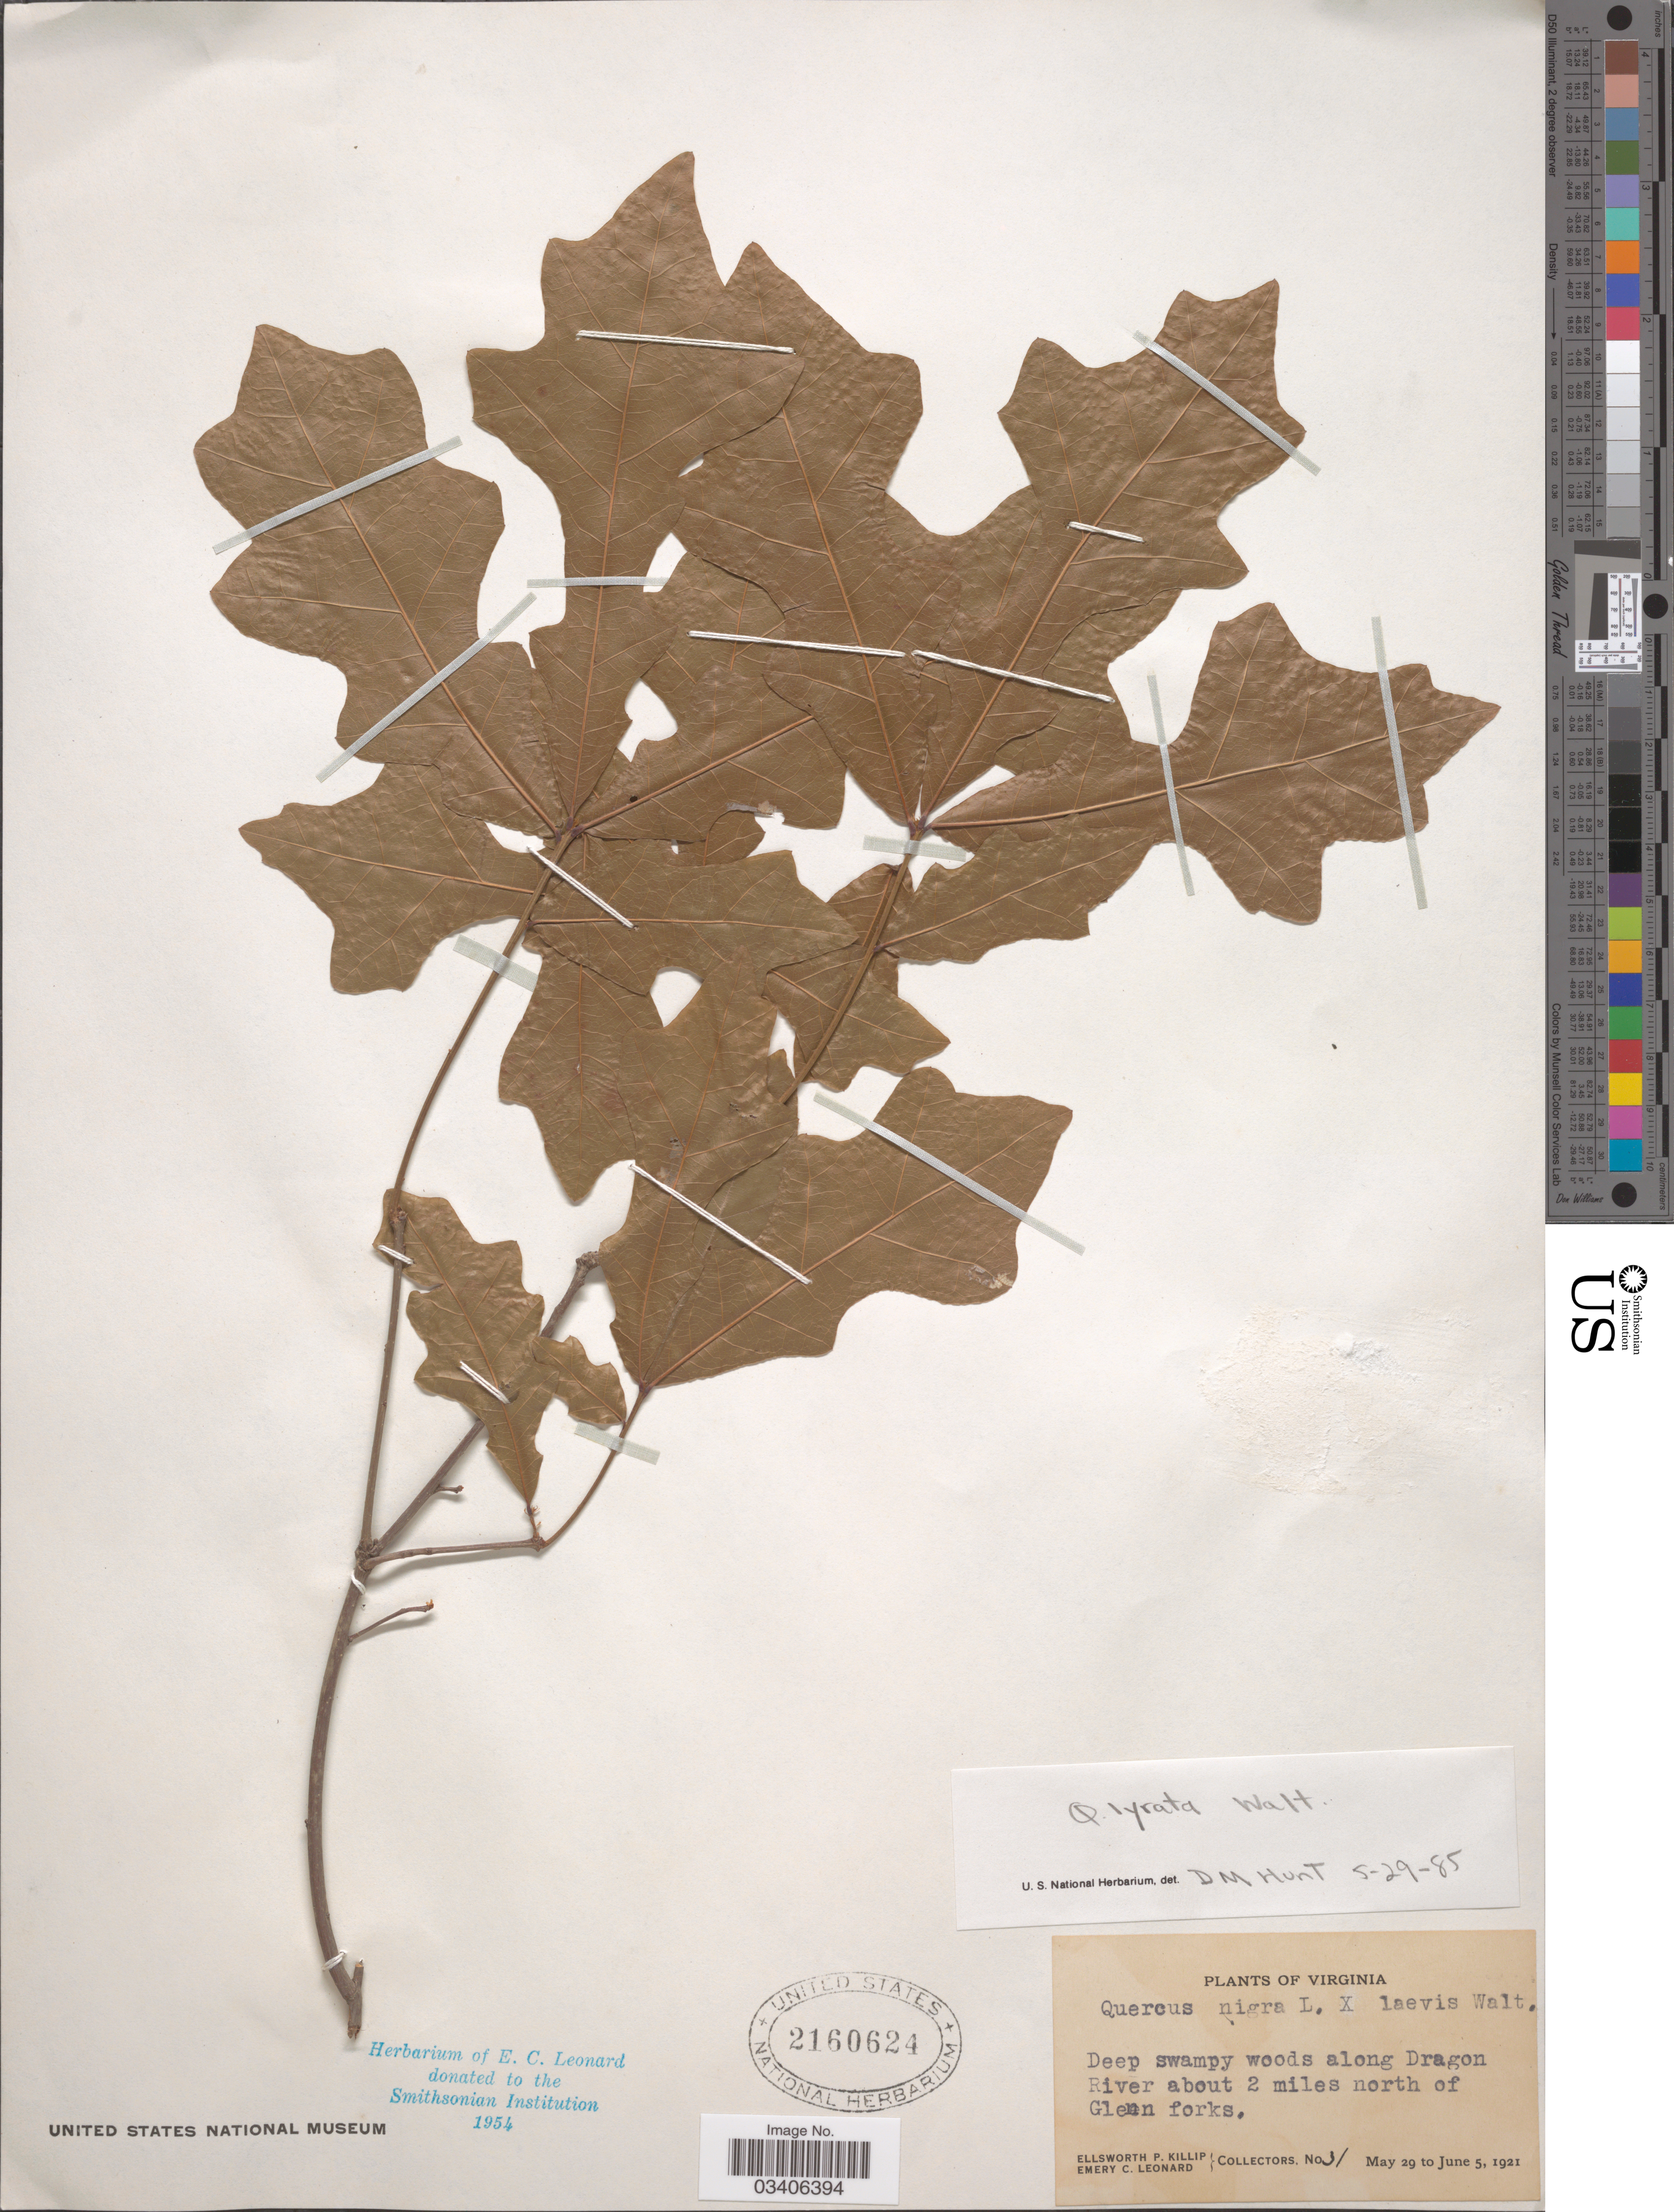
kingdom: Plantae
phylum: Tracheophyta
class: Magnoliopsida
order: Fagales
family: Fagaceae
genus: Quercus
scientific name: Quercus lyrata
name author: Walter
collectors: E. P. Killip & E. C. Leonard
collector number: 31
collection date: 1921-05-29/1921-06-05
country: United States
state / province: Virginia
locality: Deep swampy woods along Dragon River about 2 miles north of Glenn forks.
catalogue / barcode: US 2160624